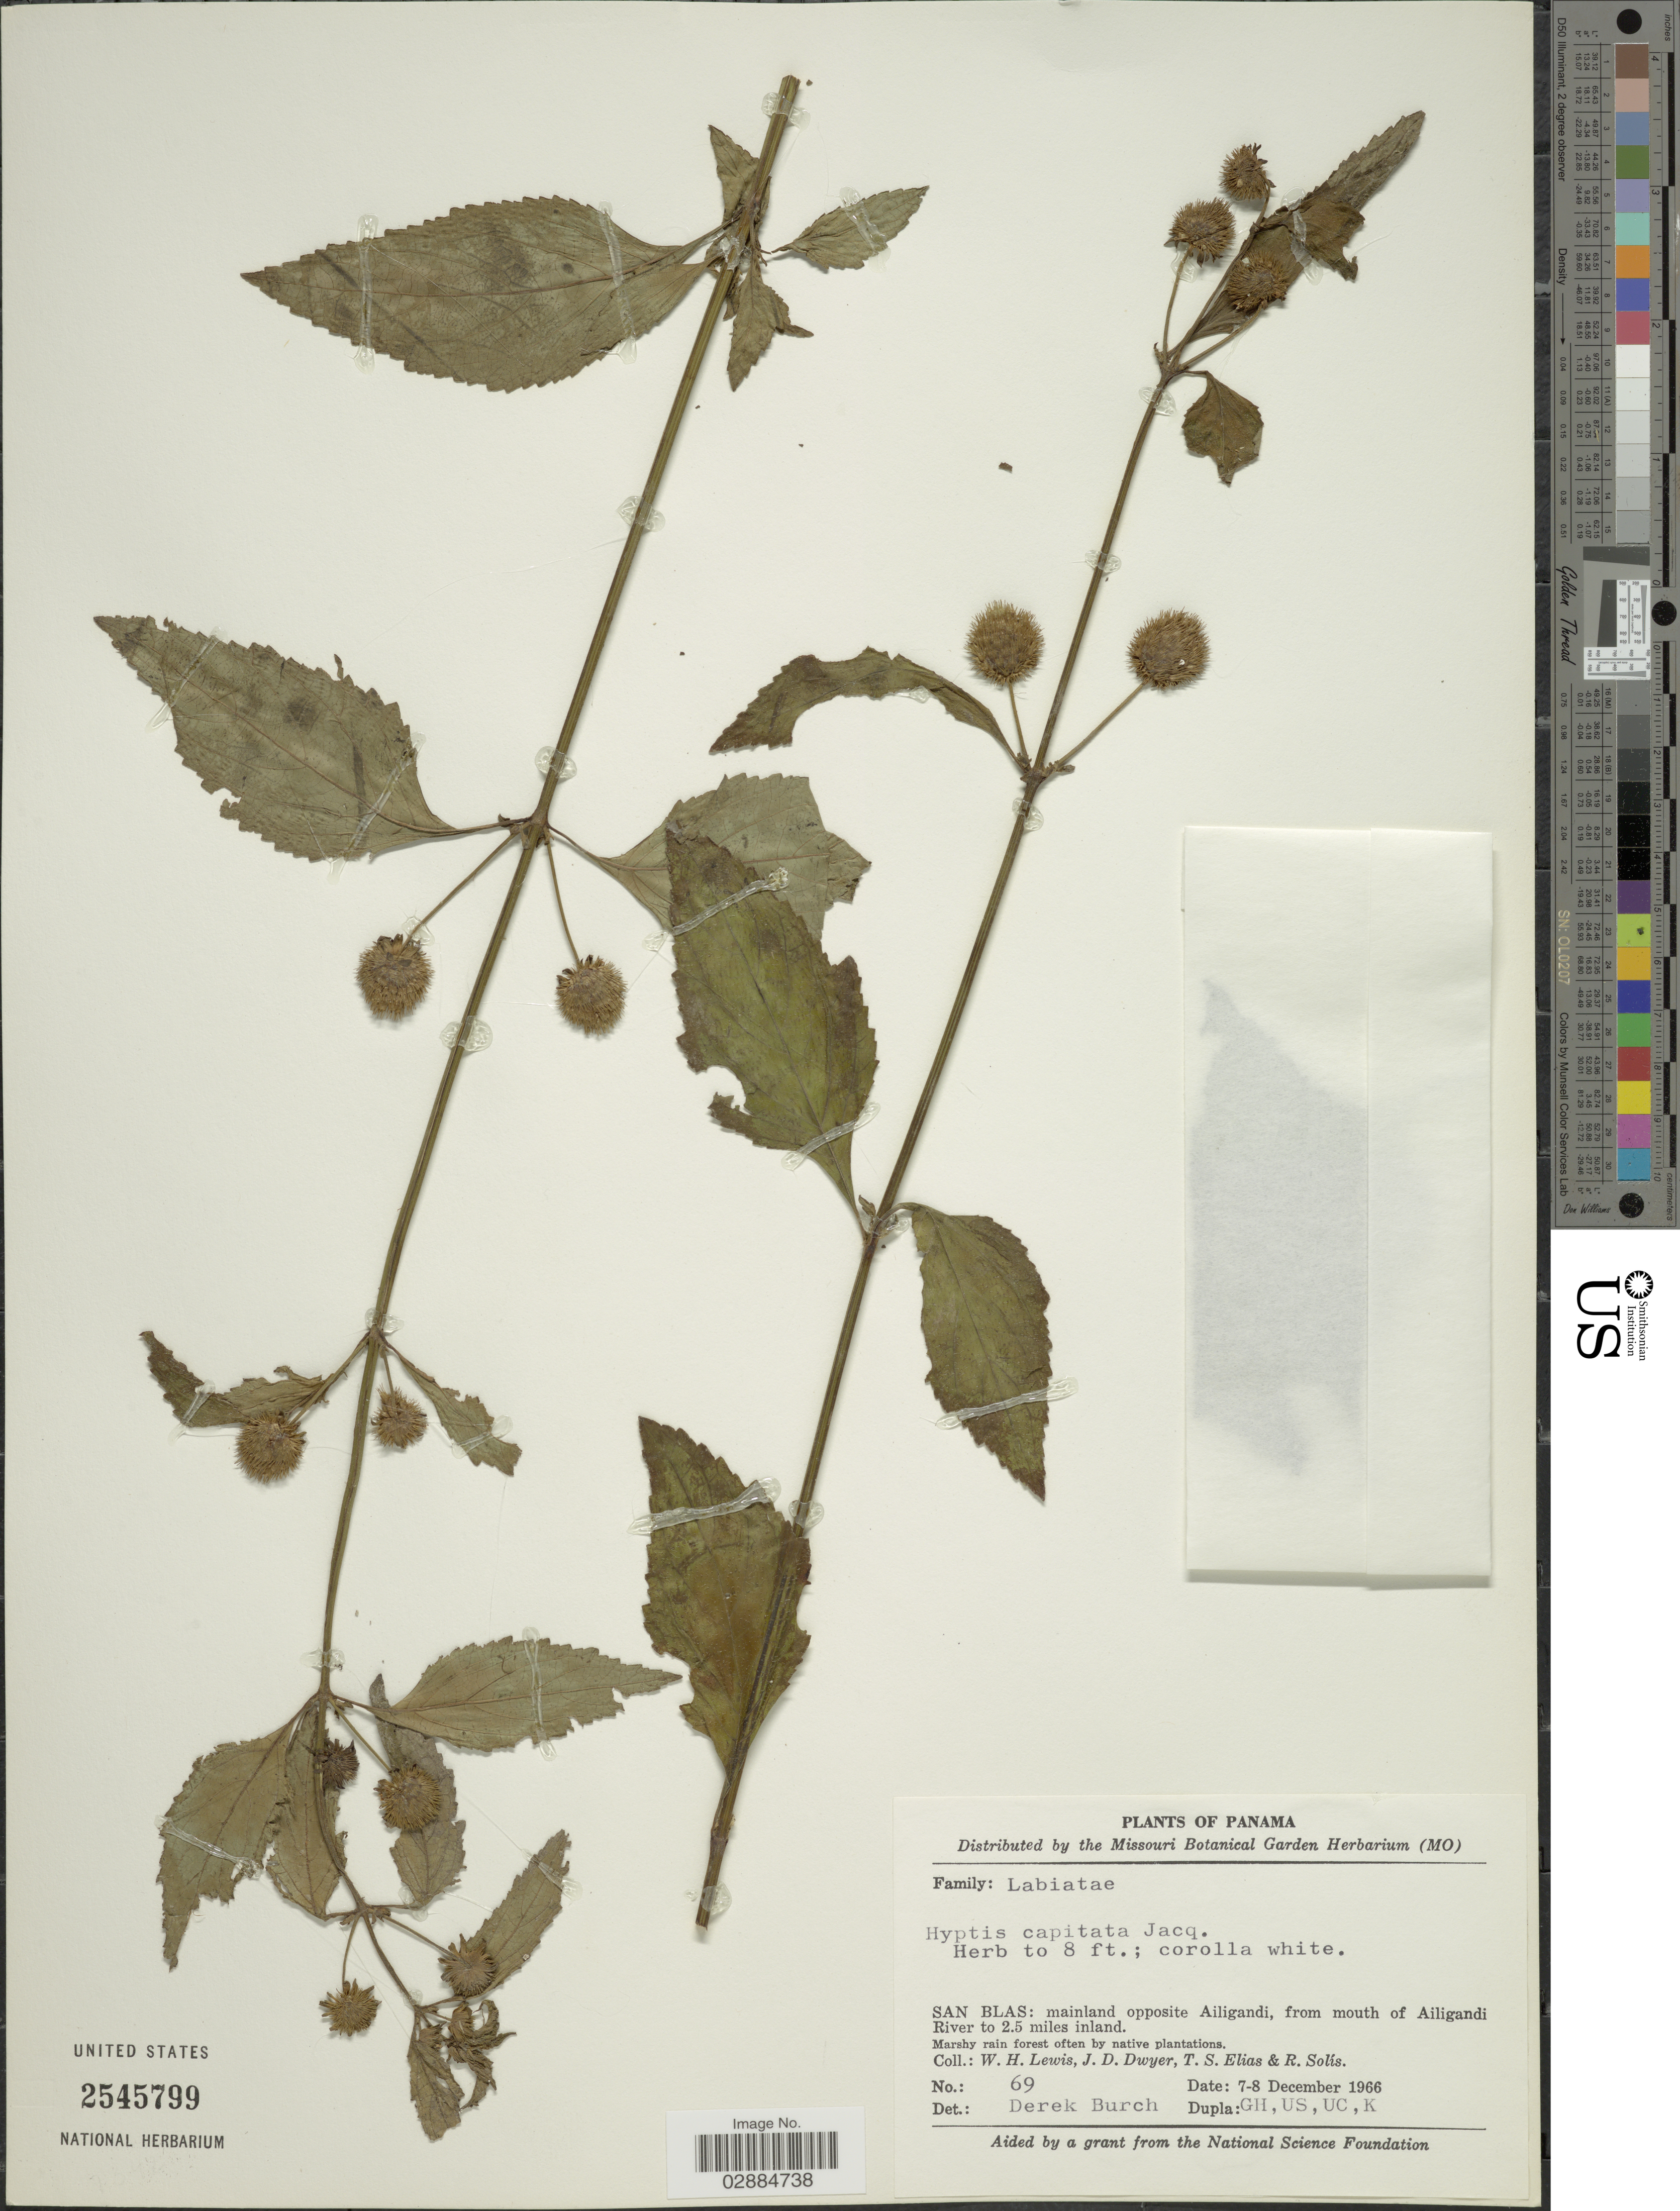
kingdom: Plantae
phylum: Tracheophyta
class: Magnoliopsida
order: Lamiales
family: Lamiaceae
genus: Hyptis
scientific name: Hyptis capitata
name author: Jacq.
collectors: W. H. Lewis, J. D. Dwyer, T. S. Elias & R. Solis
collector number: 69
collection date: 1966-12-07/1966-12-08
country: Panama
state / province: Kuna Yala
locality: San Blas, mainland opposite Ailigandi, from mouth of Ailigandi River to 2.5 miles inland.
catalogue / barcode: US 2545799